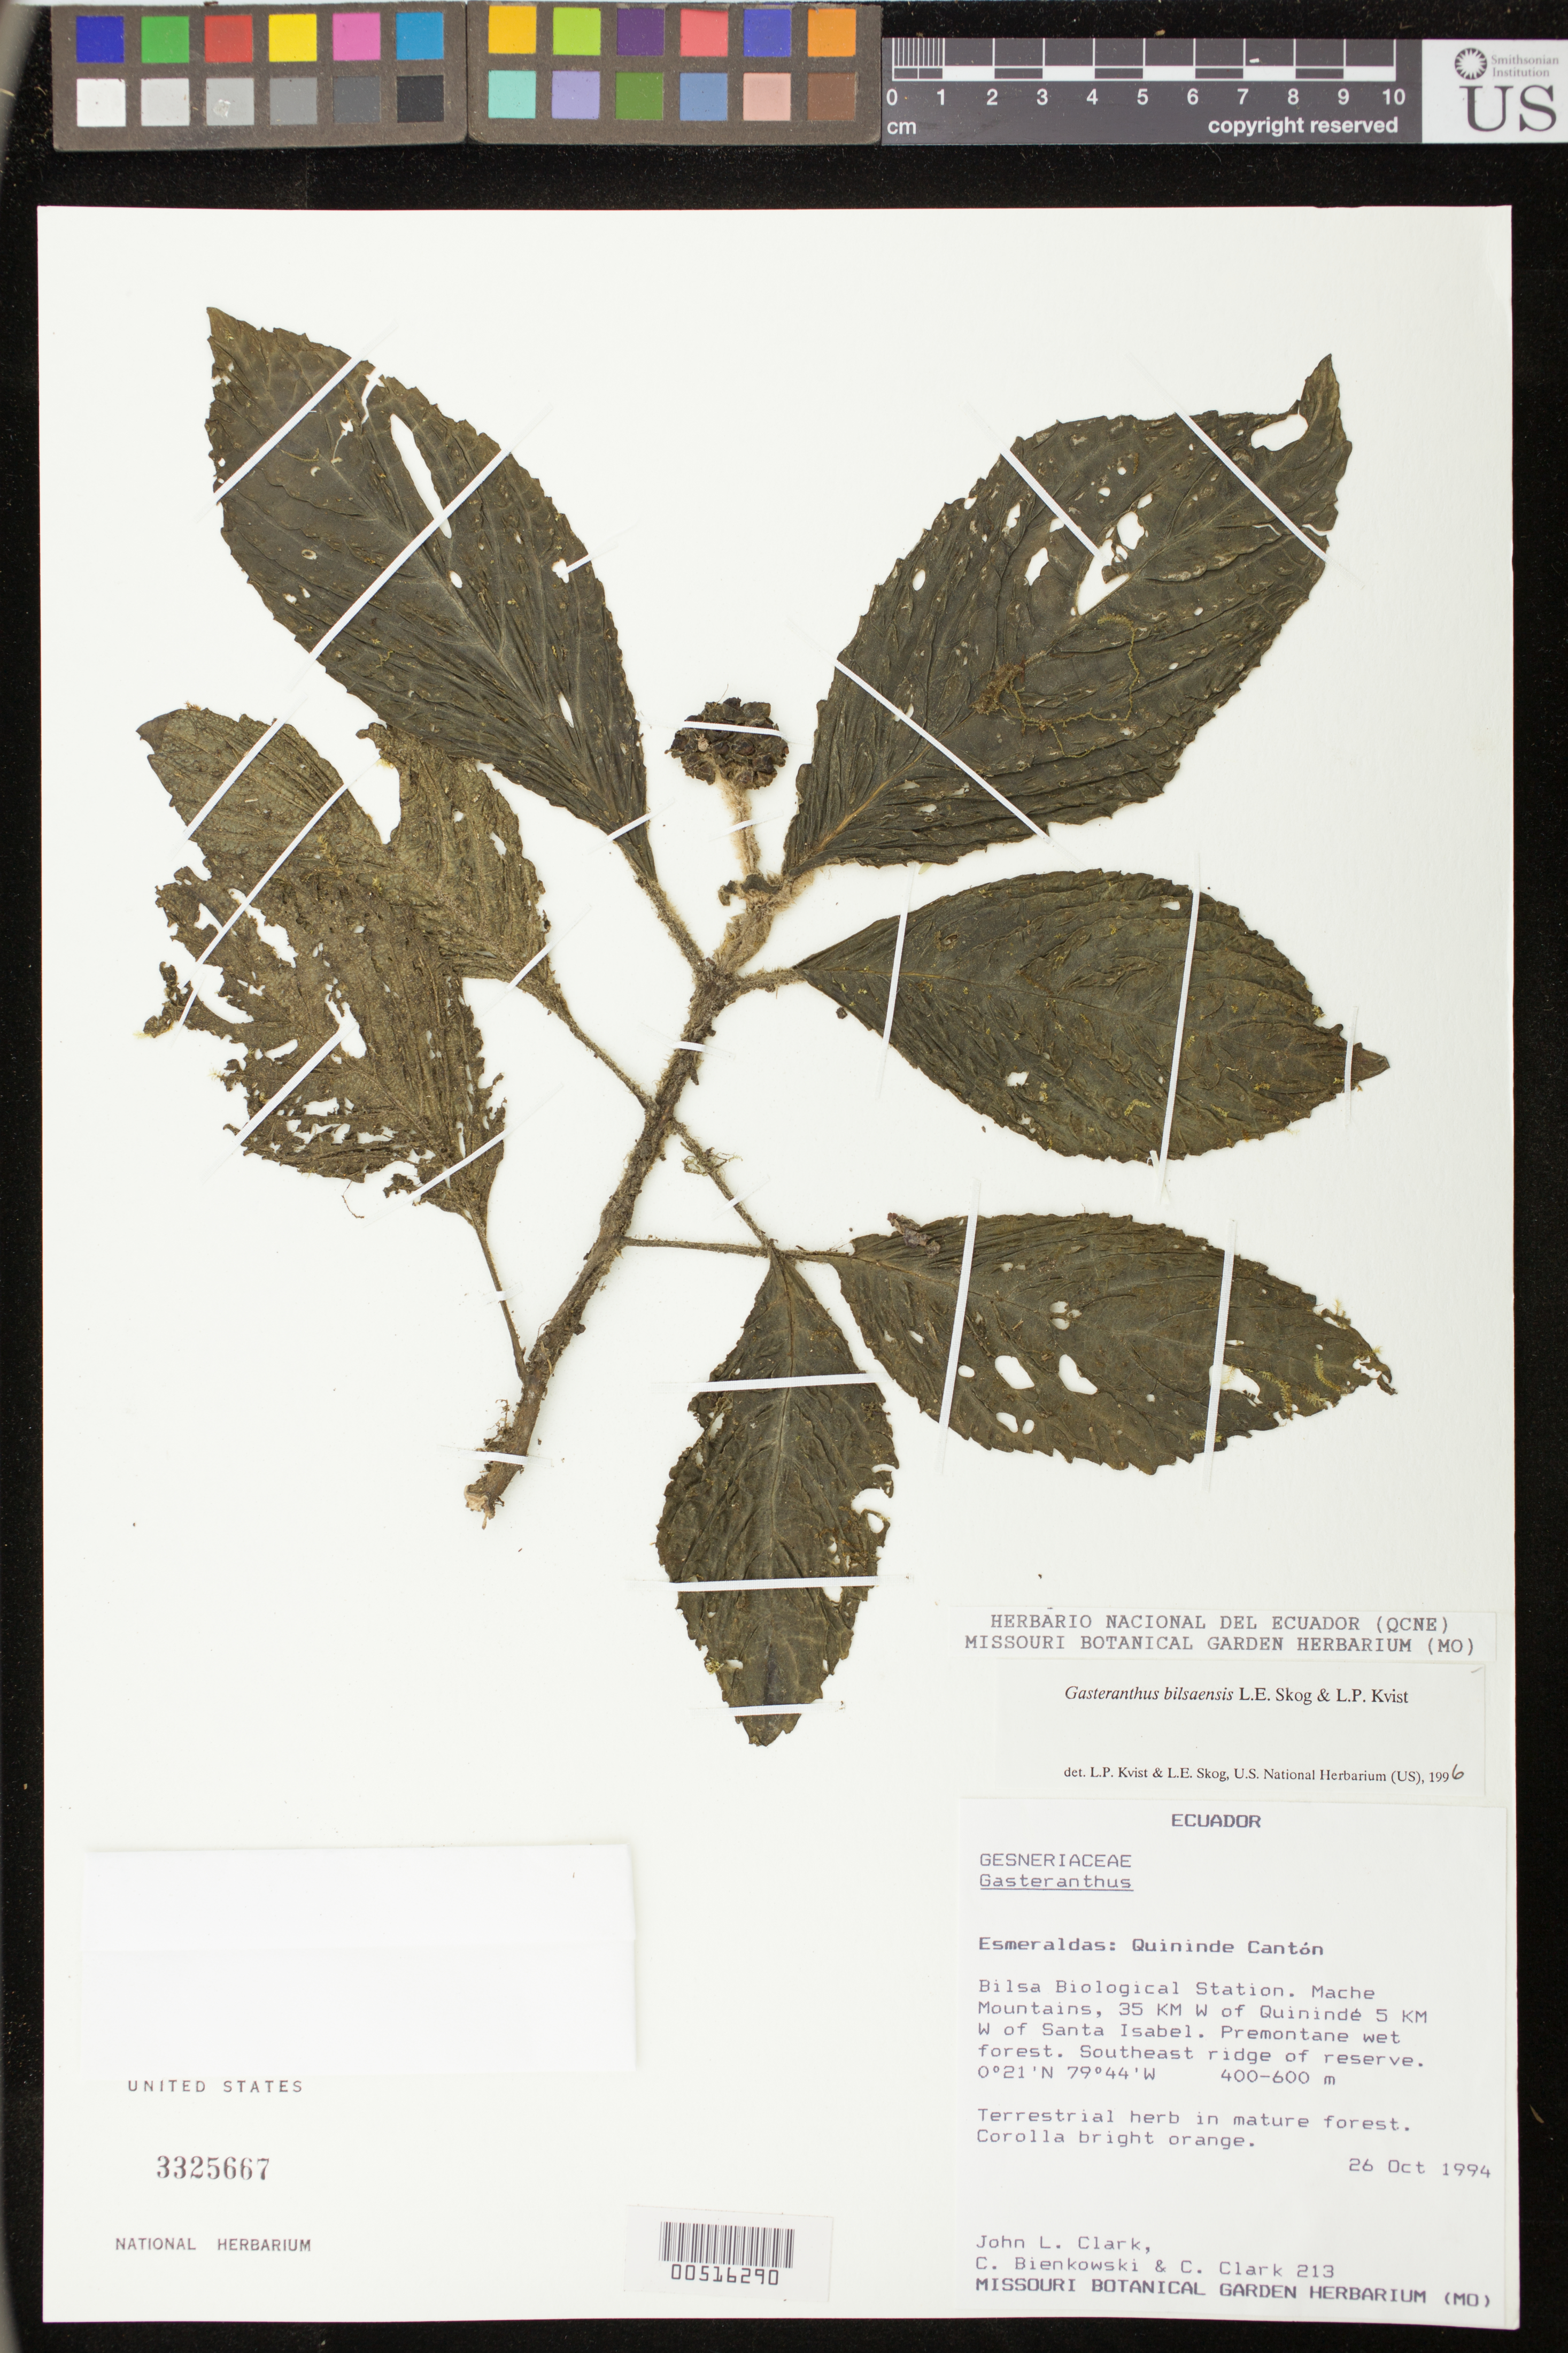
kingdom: Plantae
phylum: Tracheophyta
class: Magnoliopsida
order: Lamiales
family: Gesneriaceae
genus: Gasteranthus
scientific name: Gasteranthus bilsaensis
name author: L.E. Skog & L.P. Kvist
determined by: Skog, Laurence E.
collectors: J. L. Clark, C. Bienkowski & C. Clark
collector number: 213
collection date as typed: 26 Oct 1994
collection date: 1994-10-26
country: Ecuador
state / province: Esmeraldas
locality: Quininde. Bilsa Biological Station. Mache Mountains, 35 km W of Quinindé, 5 km W of Santa Isabel. Southeast ridge of reserve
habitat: Mature premontane wet forest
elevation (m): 400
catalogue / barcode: US 3325667